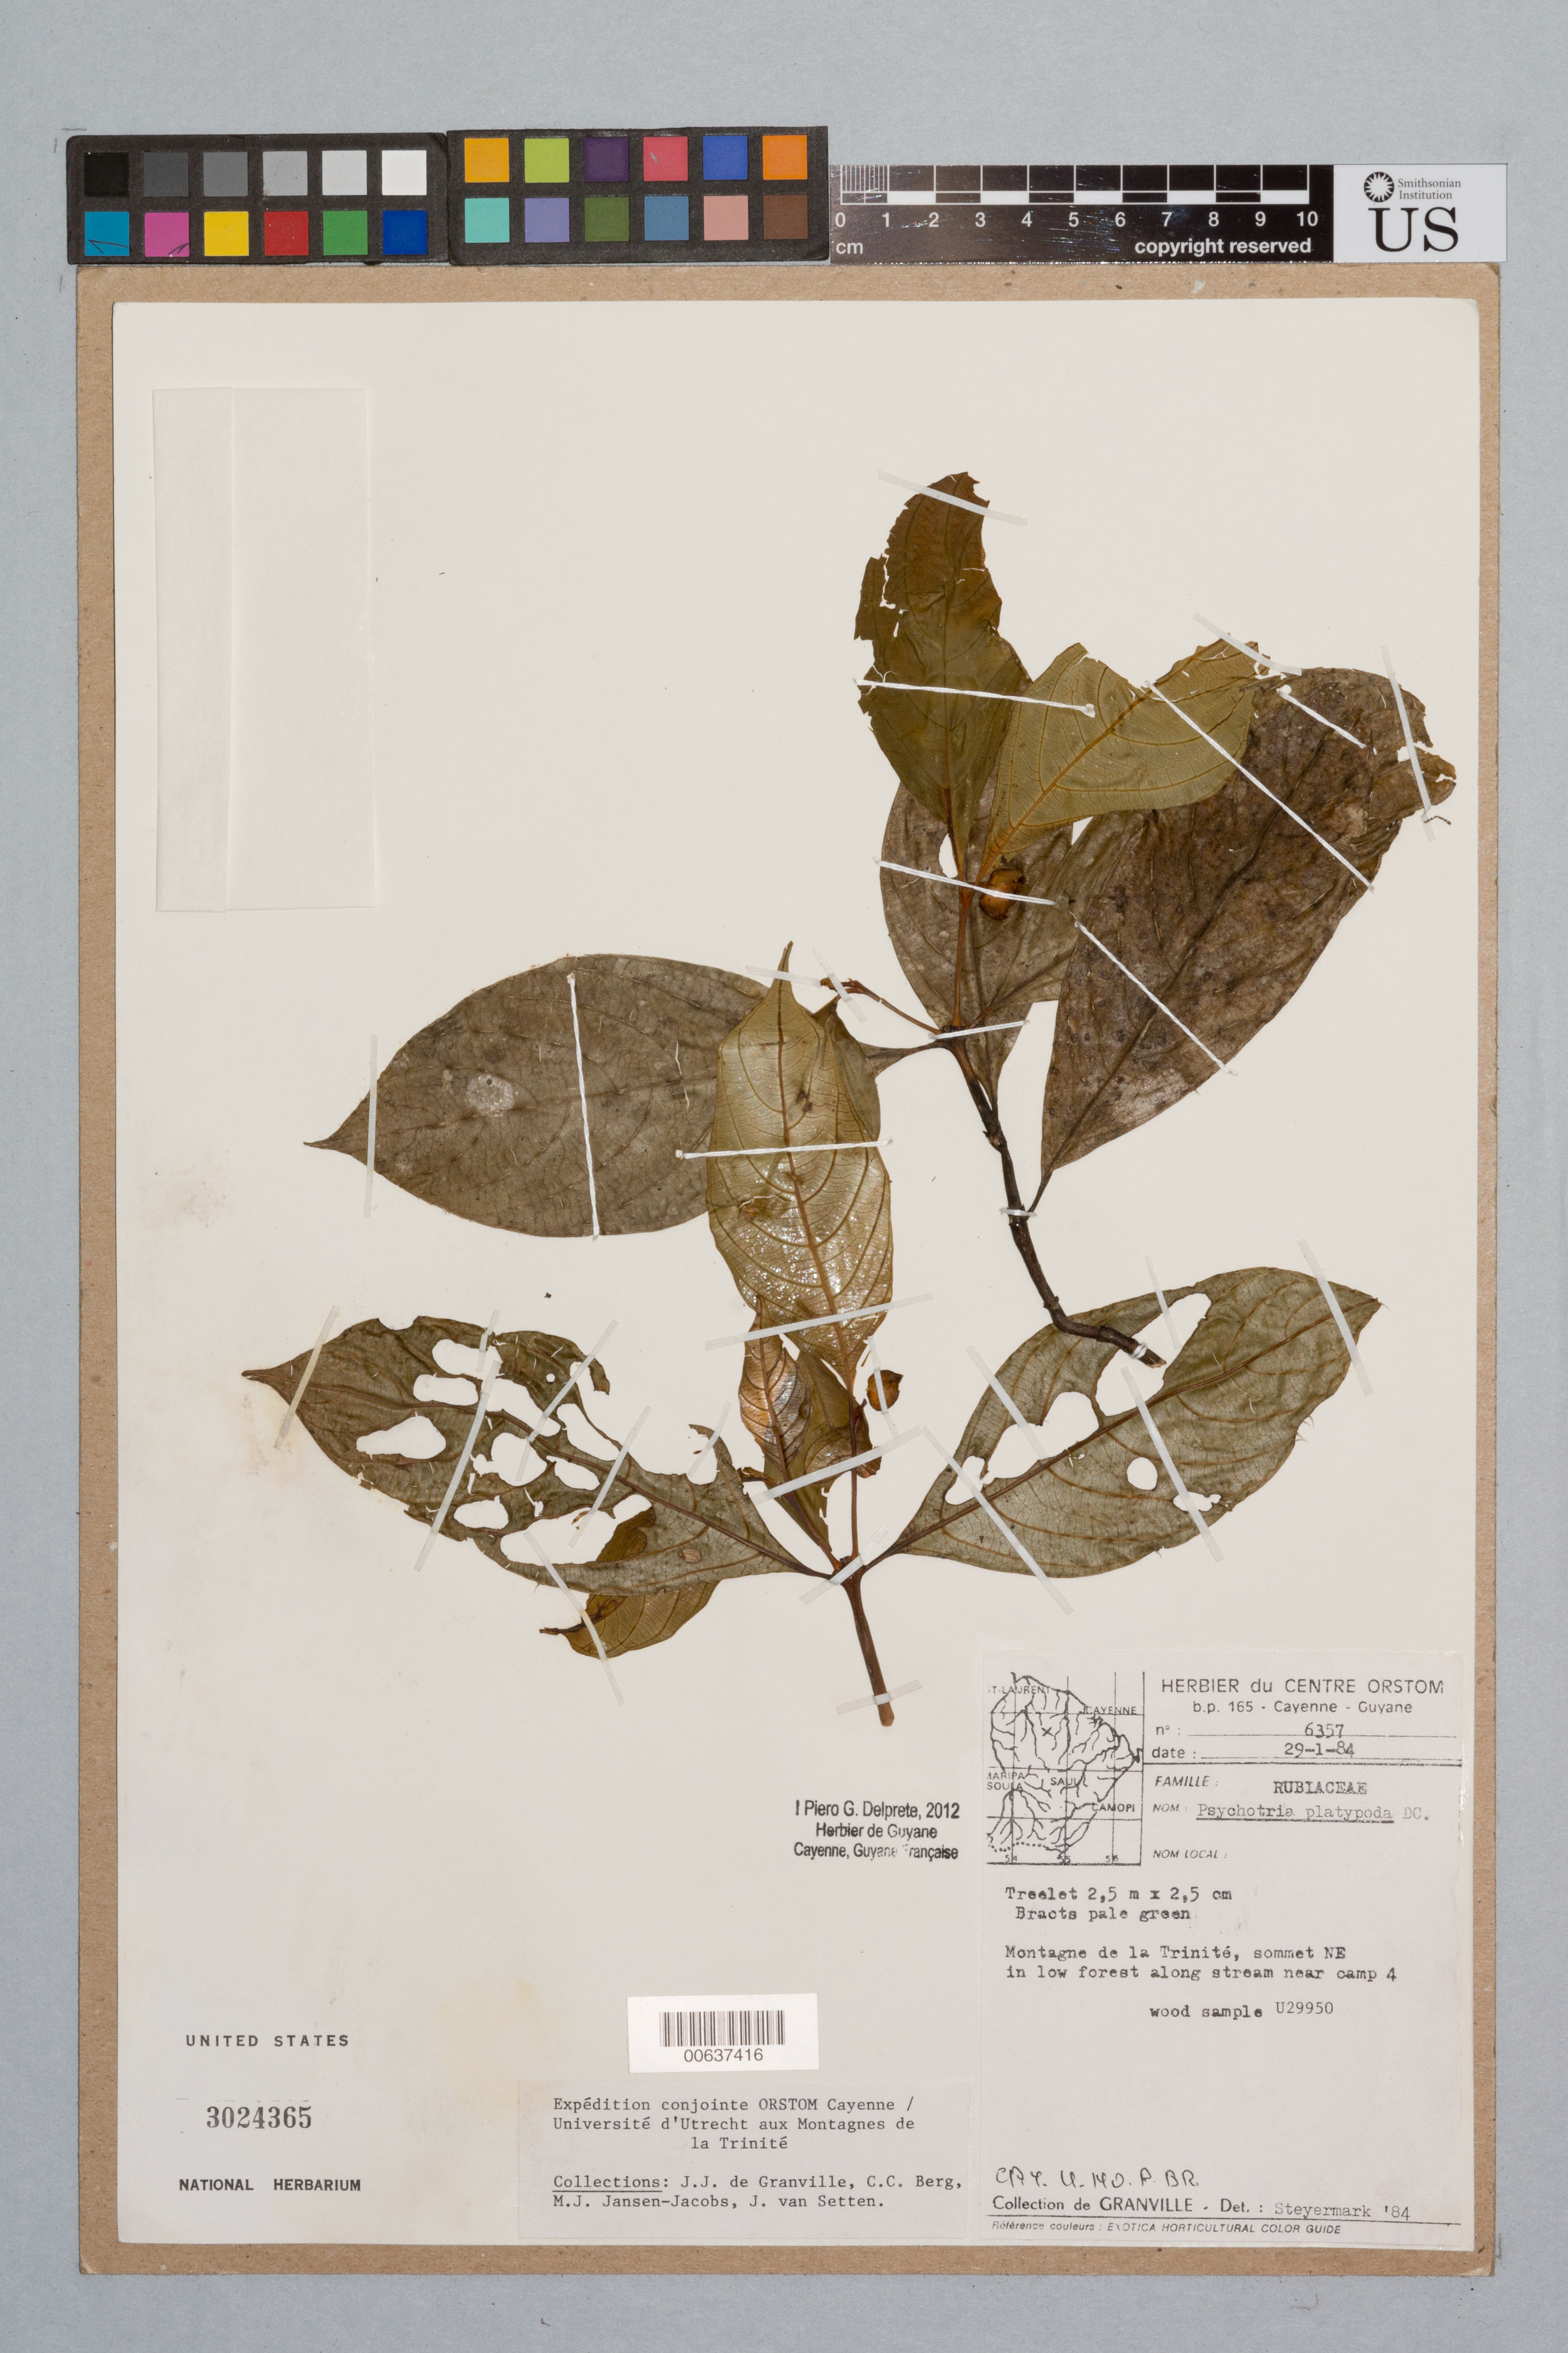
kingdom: Plantae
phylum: Tracheophyta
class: Magnoliopsida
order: Gentianales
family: Rubiaceae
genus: Palicourea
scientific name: Palicourea dichotoma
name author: (Rudge) Delprete & J.H. Kirkbr.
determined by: Kirkbride, J. H., Jr.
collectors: J.-J. de Granville, C. C. Berg, M. J. Jansen-Jacobs & J. van Setten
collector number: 6357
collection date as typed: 29-Jan-84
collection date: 1984-01-29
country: French Guiana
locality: Montagnes de la Trinité, sommet NE, along creek near camp 4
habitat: Low forest along stream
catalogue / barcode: US 3024365